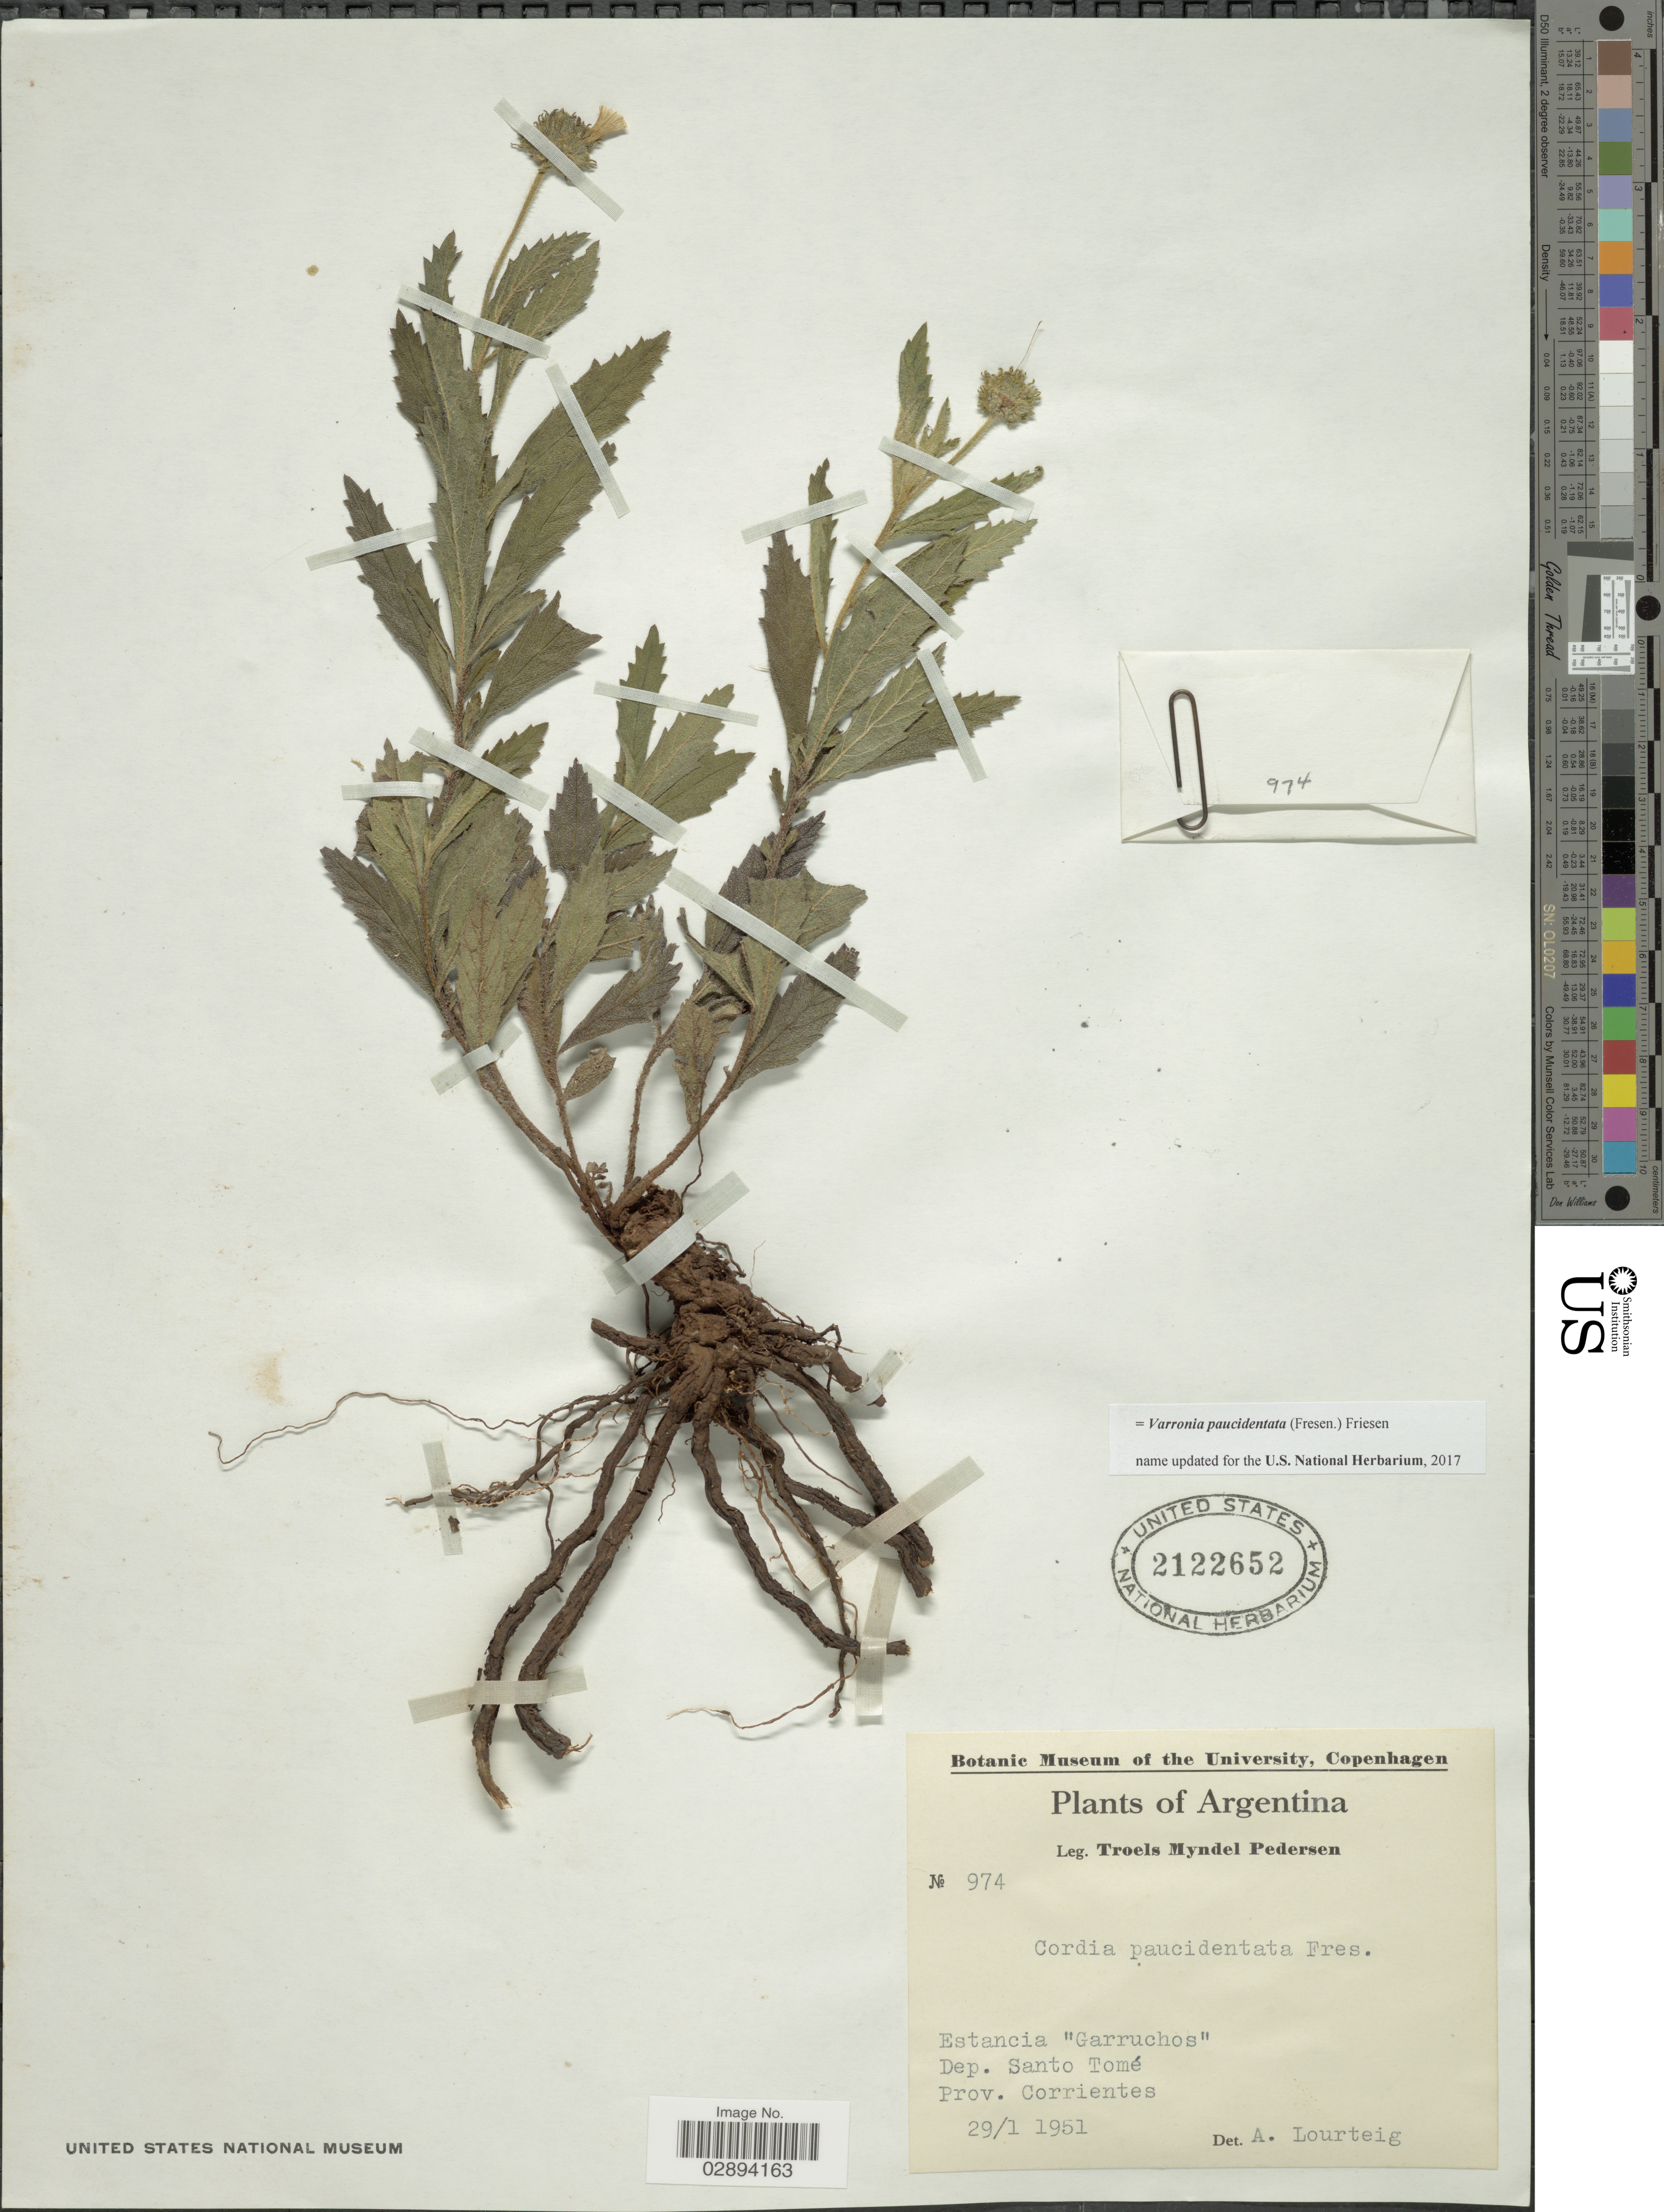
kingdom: Plantae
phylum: Tracheophyta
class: Magnoliopsida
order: Boraginales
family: Cordiaceae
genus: Varronia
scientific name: Varronia paucidentata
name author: (Fresen.) Friesen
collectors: A. Lourteig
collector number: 974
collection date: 1951-01-29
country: Argentina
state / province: Corrientes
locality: Estancia "Garruchos", Dep. Santo Tomé.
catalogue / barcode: US 2122652